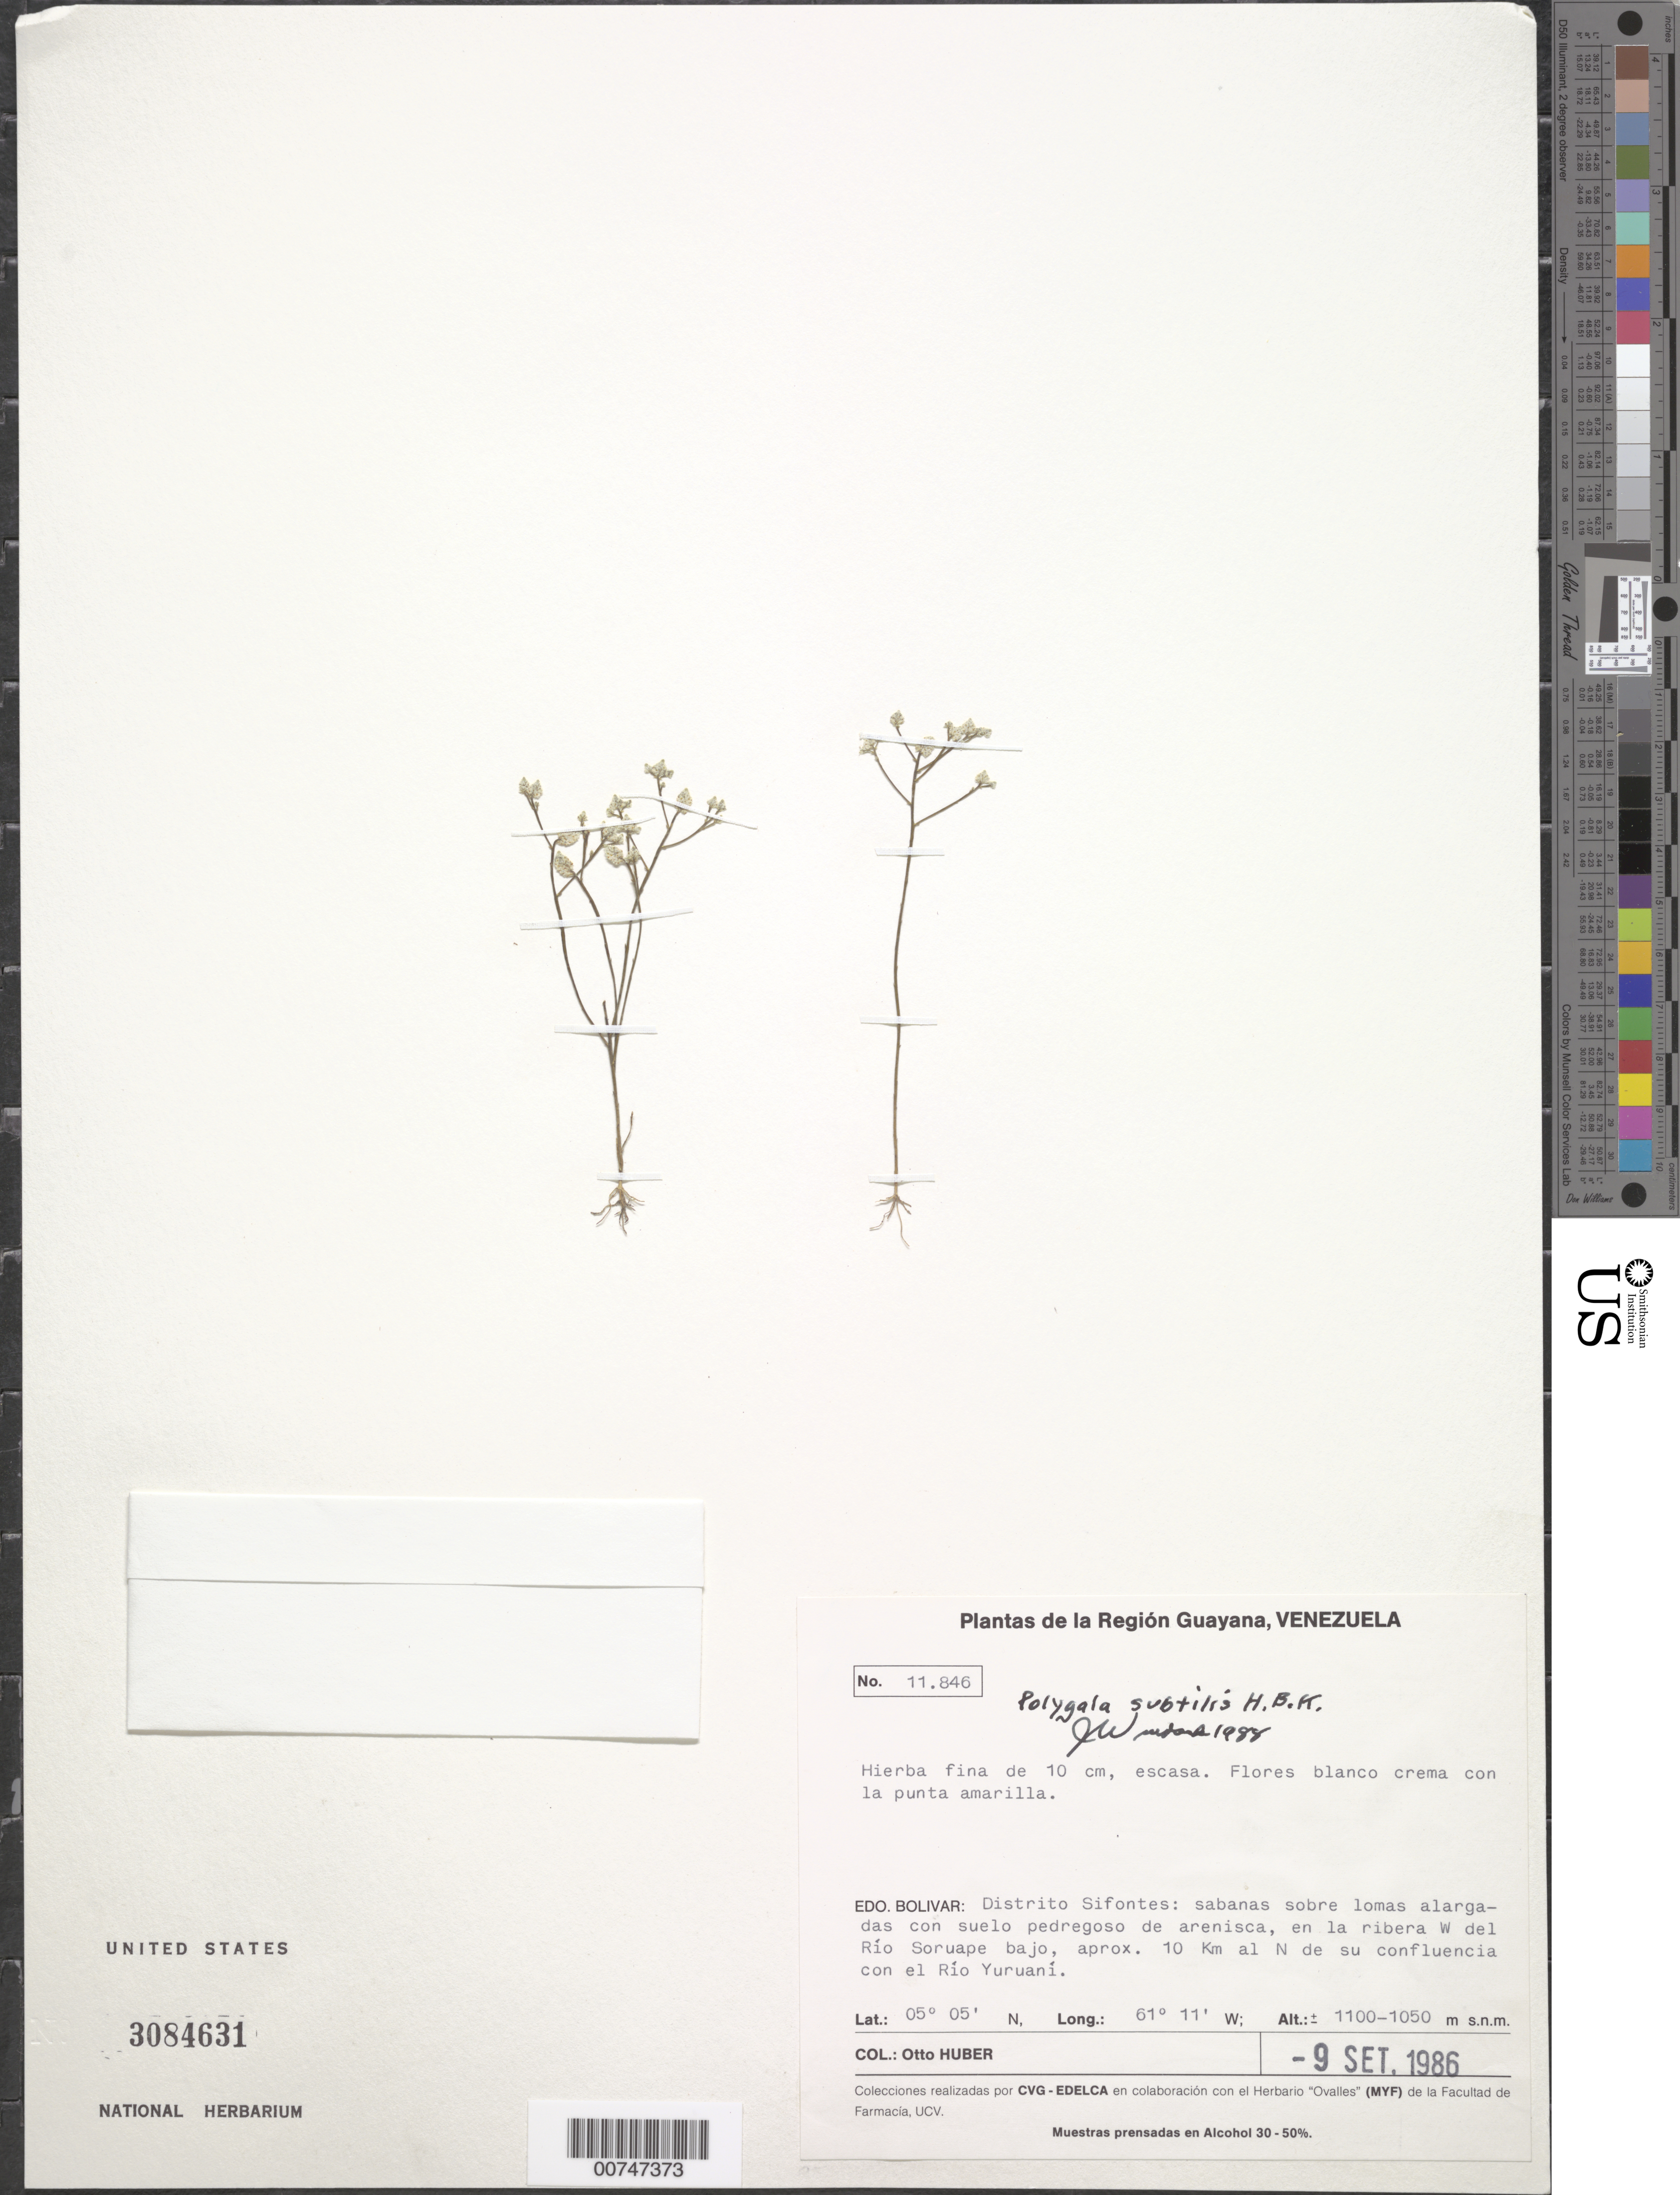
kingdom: Plantae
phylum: Tracheophyta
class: Magnoliopsida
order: Fabales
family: Polygalaceae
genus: Polygala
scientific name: Polygala subtilis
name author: Kunth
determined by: Wurdack, John J., (US), US (UNITED STATES)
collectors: O. Huber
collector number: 11846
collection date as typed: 9-Sep-86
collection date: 1986-09-09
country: Venezuela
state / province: Bolívar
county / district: Sifontes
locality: Río Soruape alto region, W en la región, aprox. 10 km al N de su confluencia con el Río Yuruaní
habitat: Sabanas sobre lomas alargadas con suelo pedregoso de arenisca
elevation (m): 1050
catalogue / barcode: US 3084631